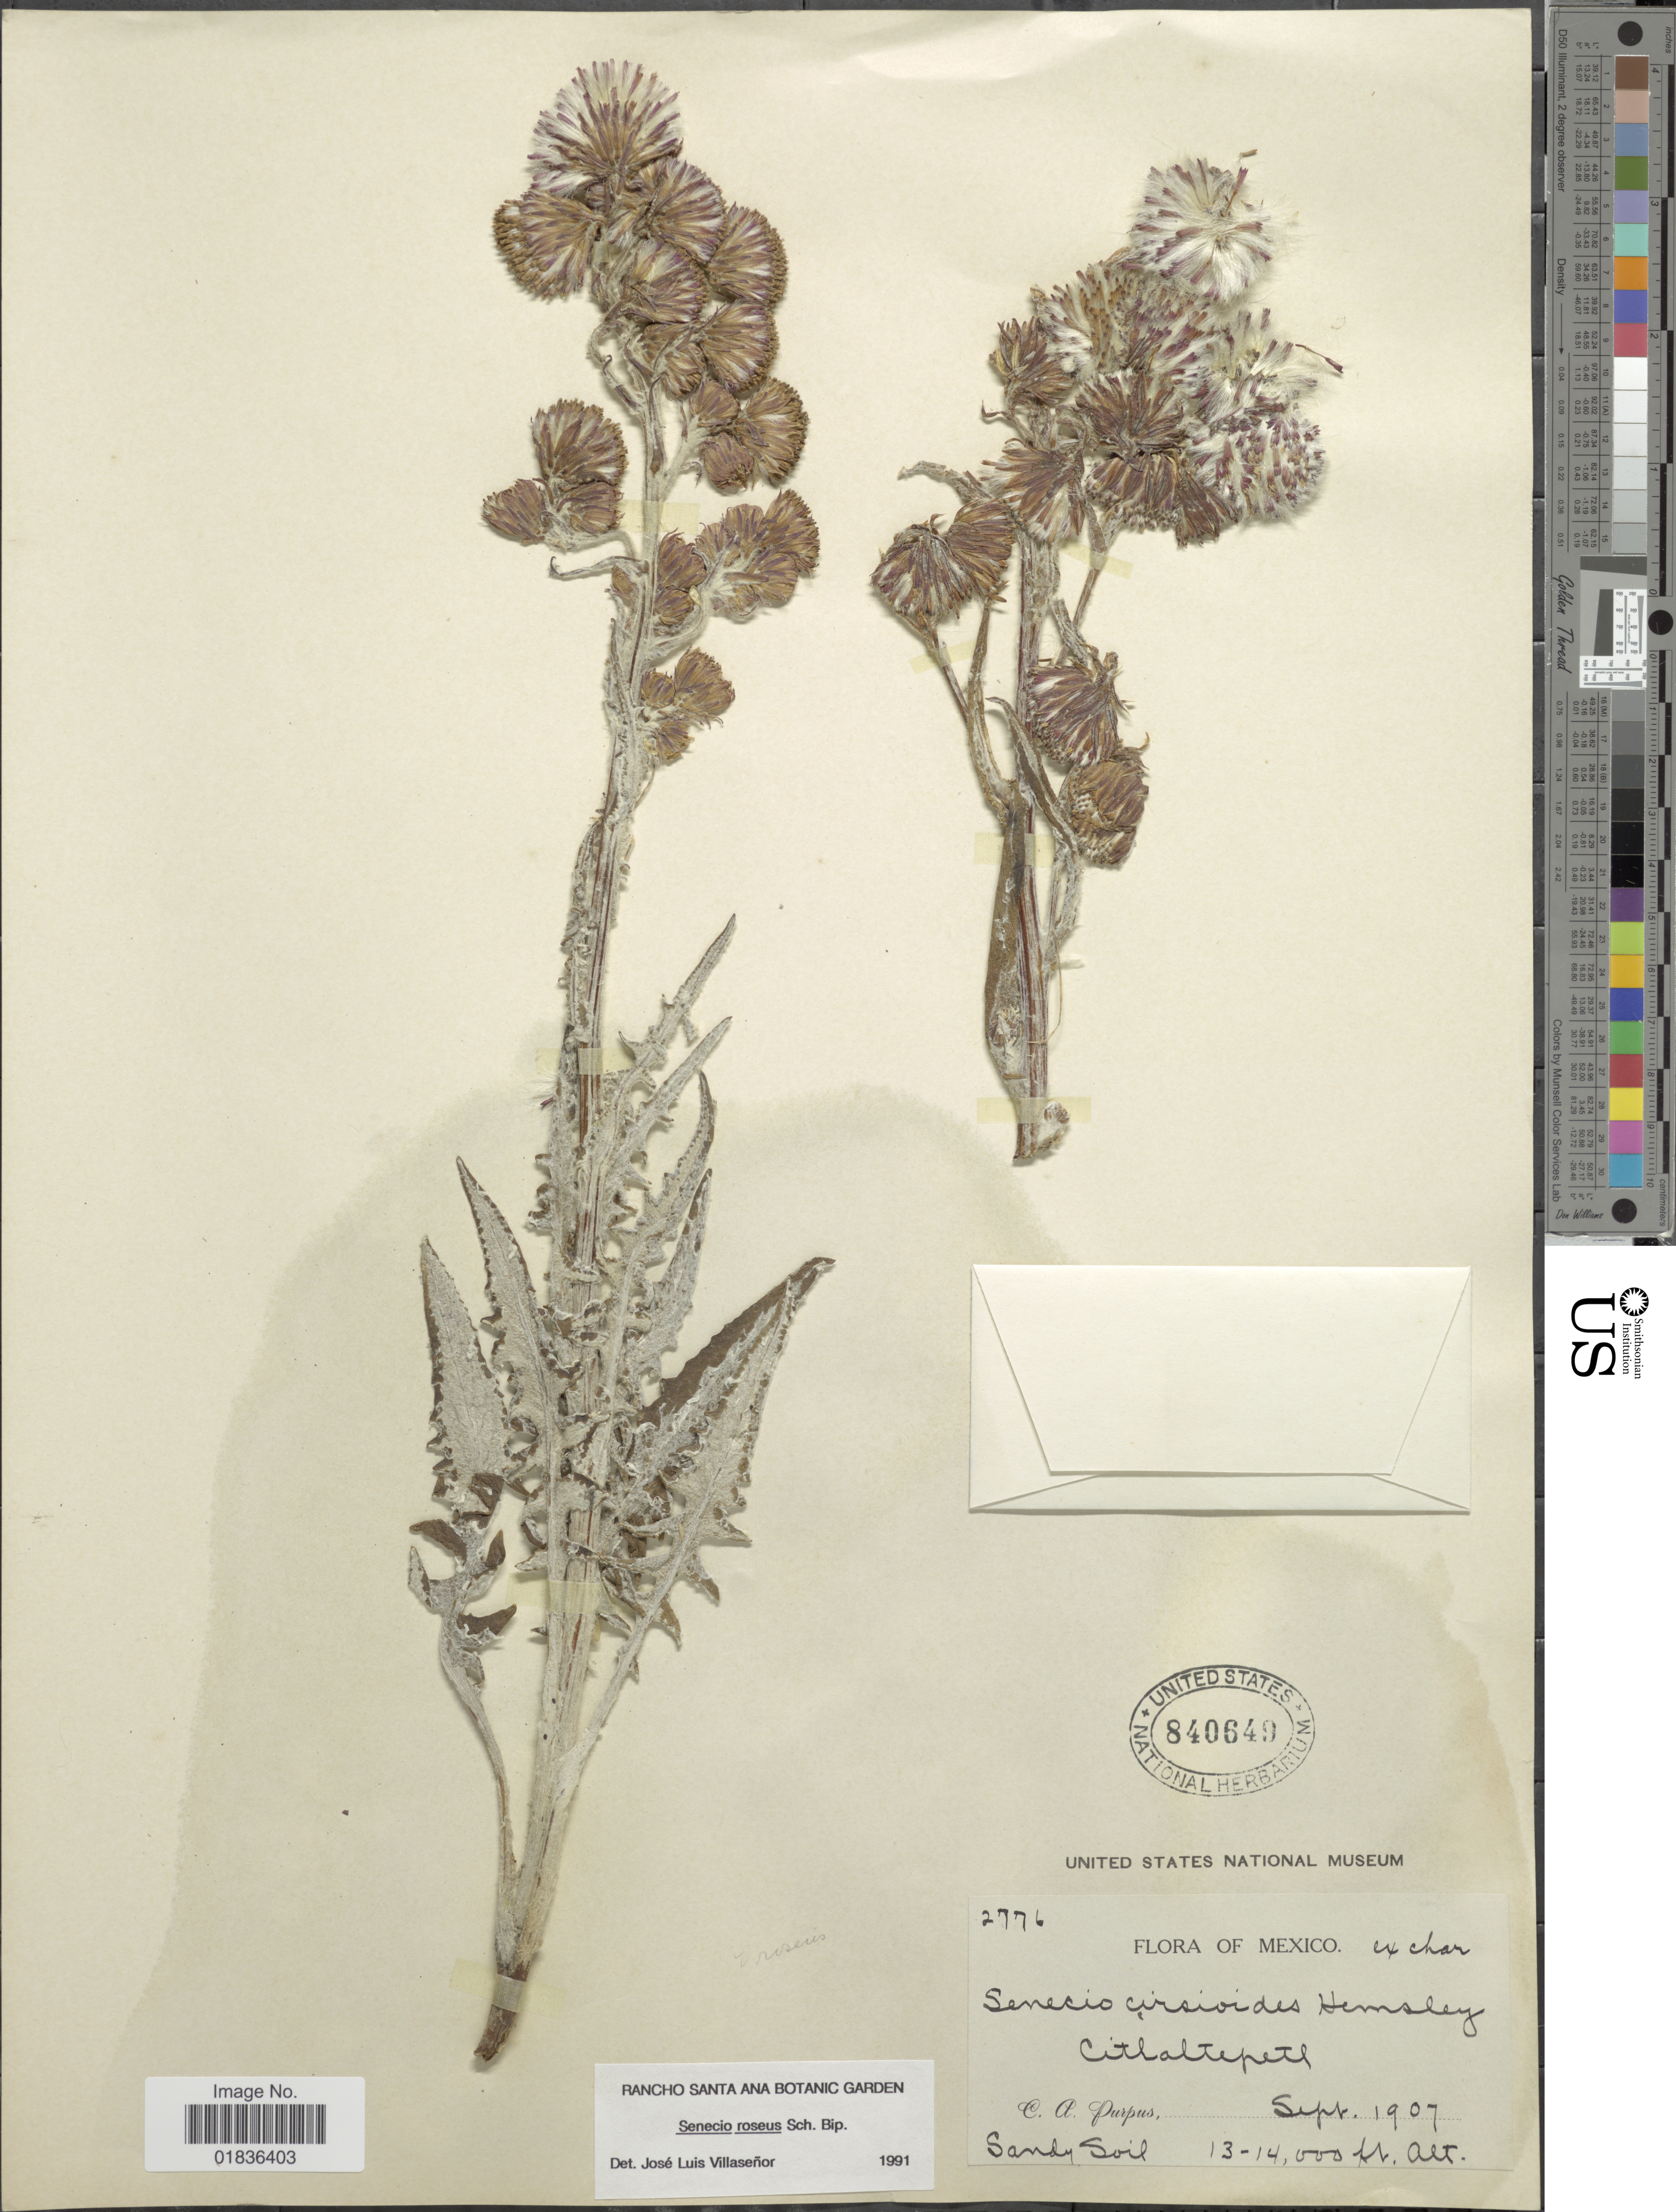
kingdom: Plantae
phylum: Tracheophyta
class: Magnoliopsida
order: Asterales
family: Asteraceae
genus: Senecio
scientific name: Senecio roseus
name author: Sch. Bip.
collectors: C. A. Purpus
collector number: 2776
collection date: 1907-09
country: Mexico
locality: Citlaltepetl, sandy soil.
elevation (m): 3962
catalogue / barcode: US 840649